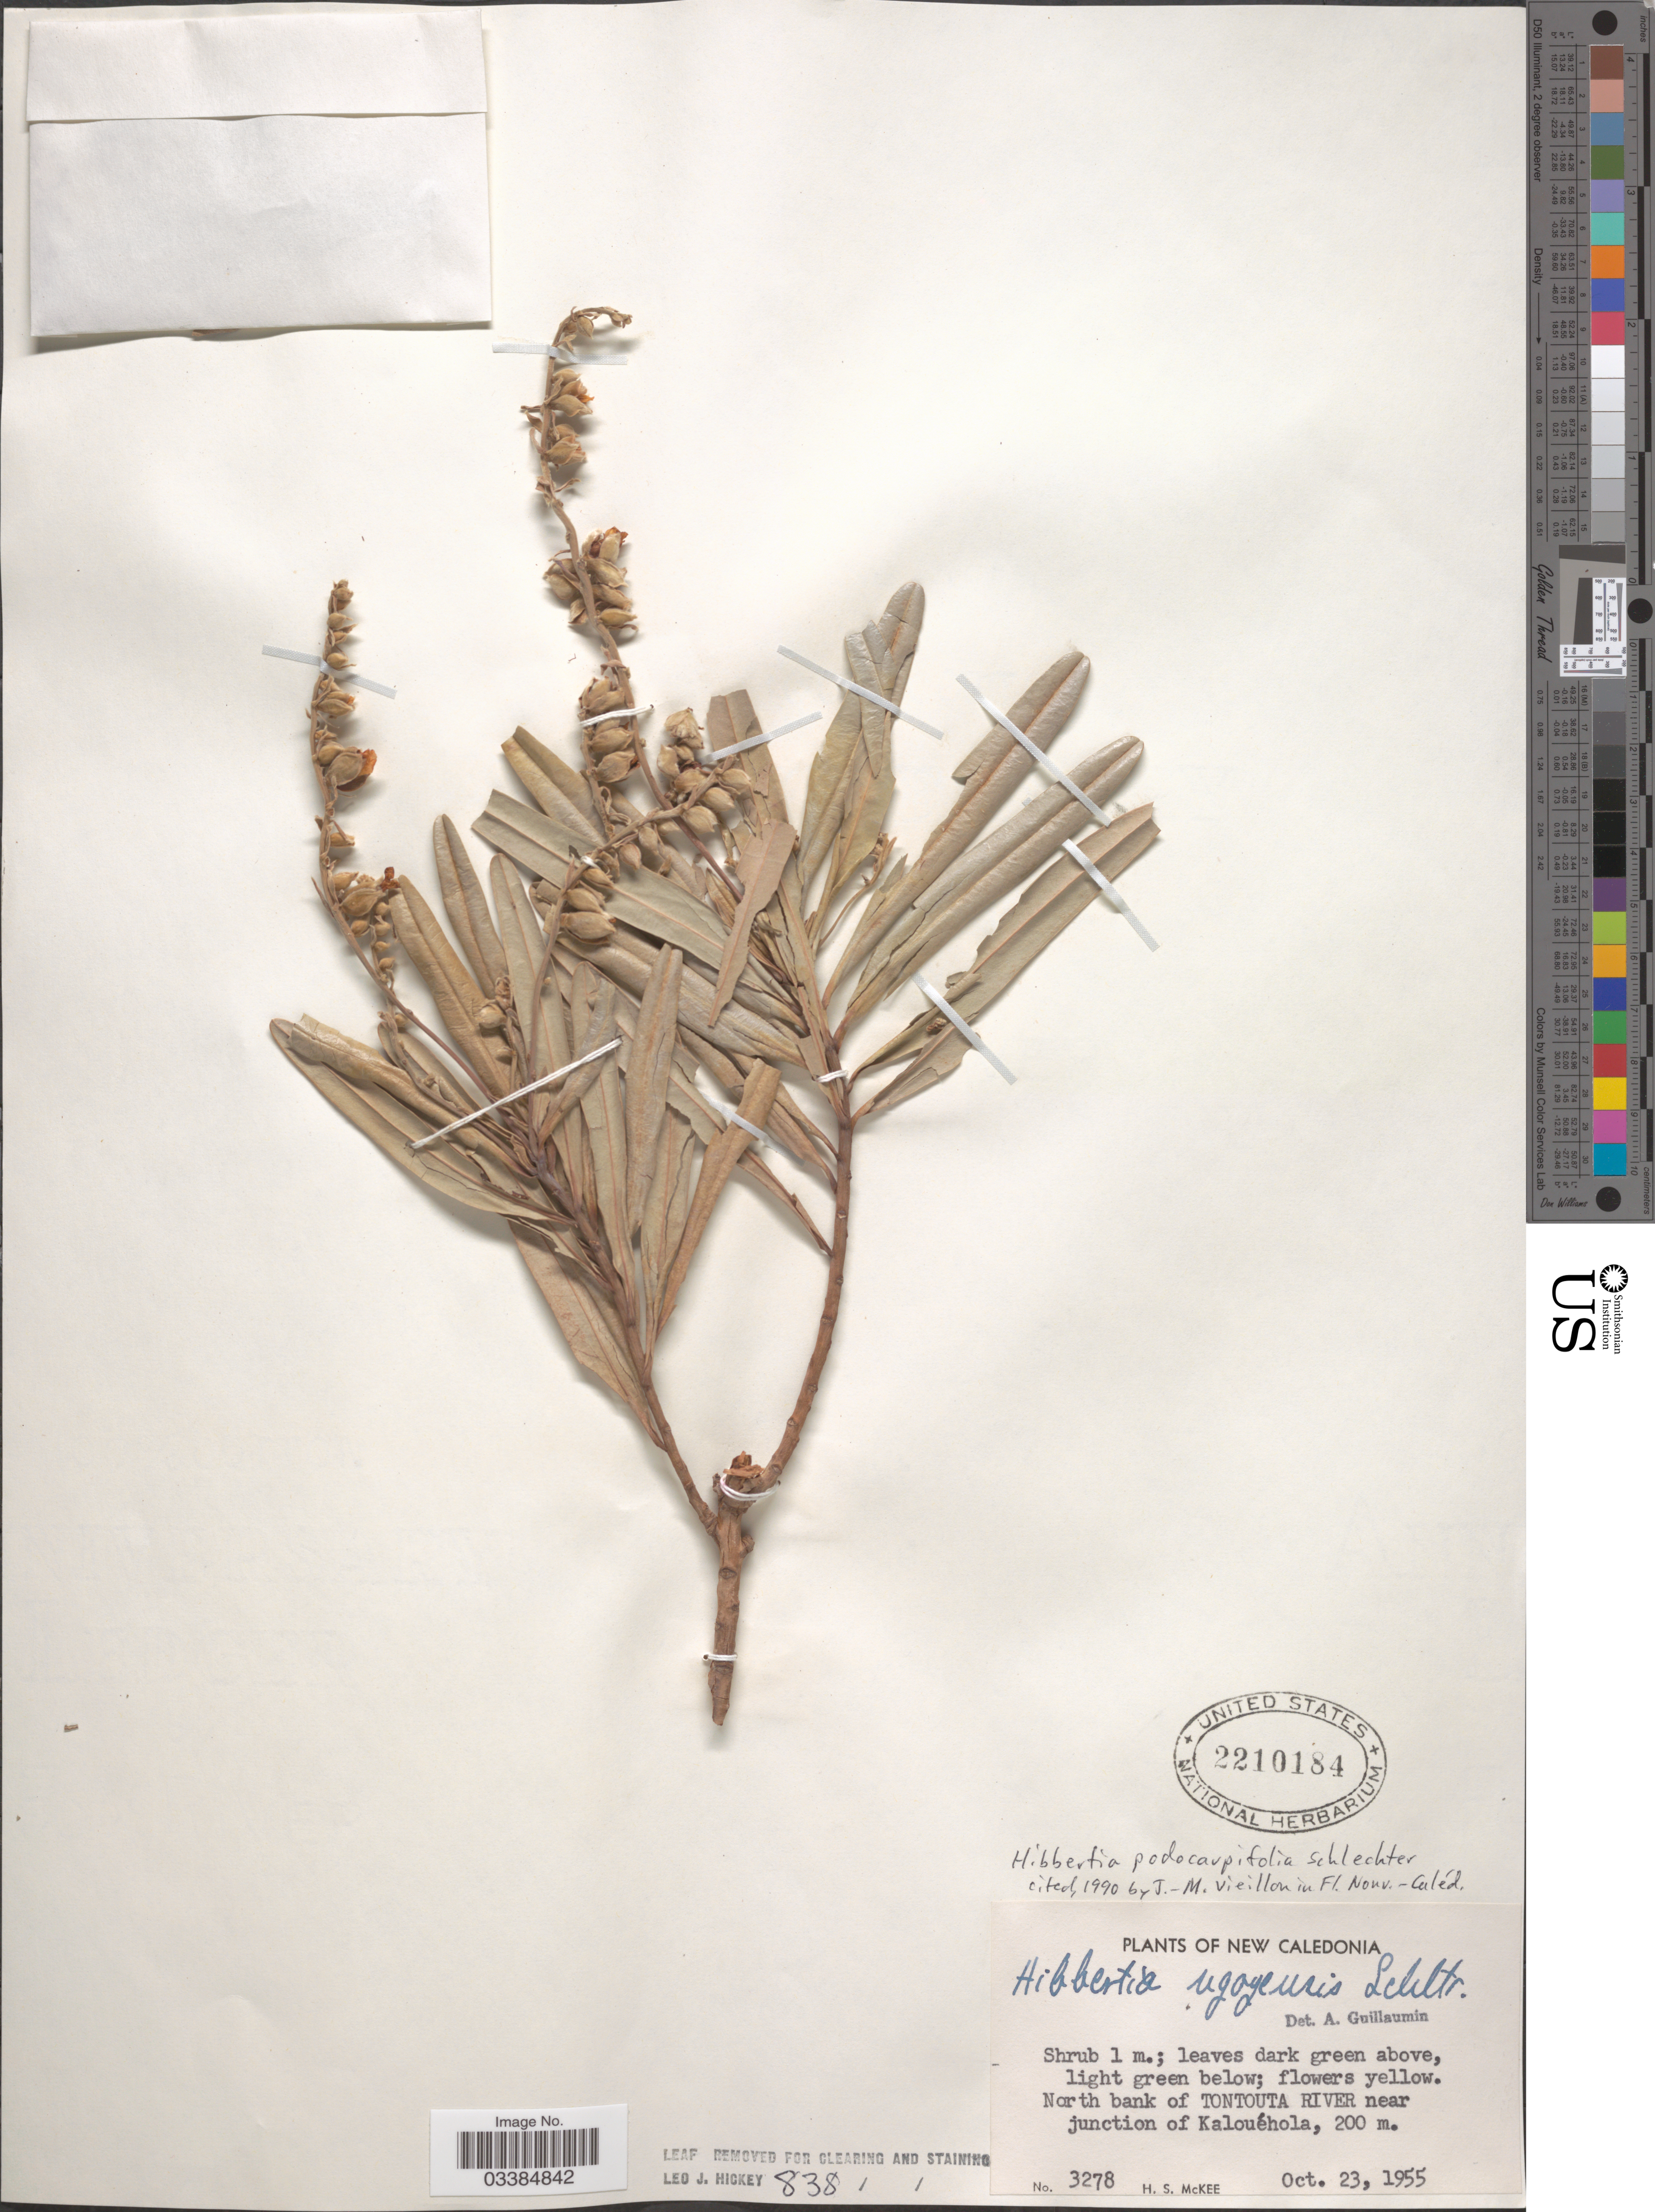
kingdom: Plantae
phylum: Tracheophyta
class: Magnoliopsida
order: Dilleniales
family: Dilleniaceae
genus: Hibbertia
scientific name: Hibbertia podocarpifolia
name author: Schltr.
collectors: H. S. McKee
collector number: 3278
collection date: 1955-10-23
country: New Caledonia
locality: North bank of Tontouta River near junction of Kalouéhola.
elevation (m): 200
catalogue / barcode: US 2210184